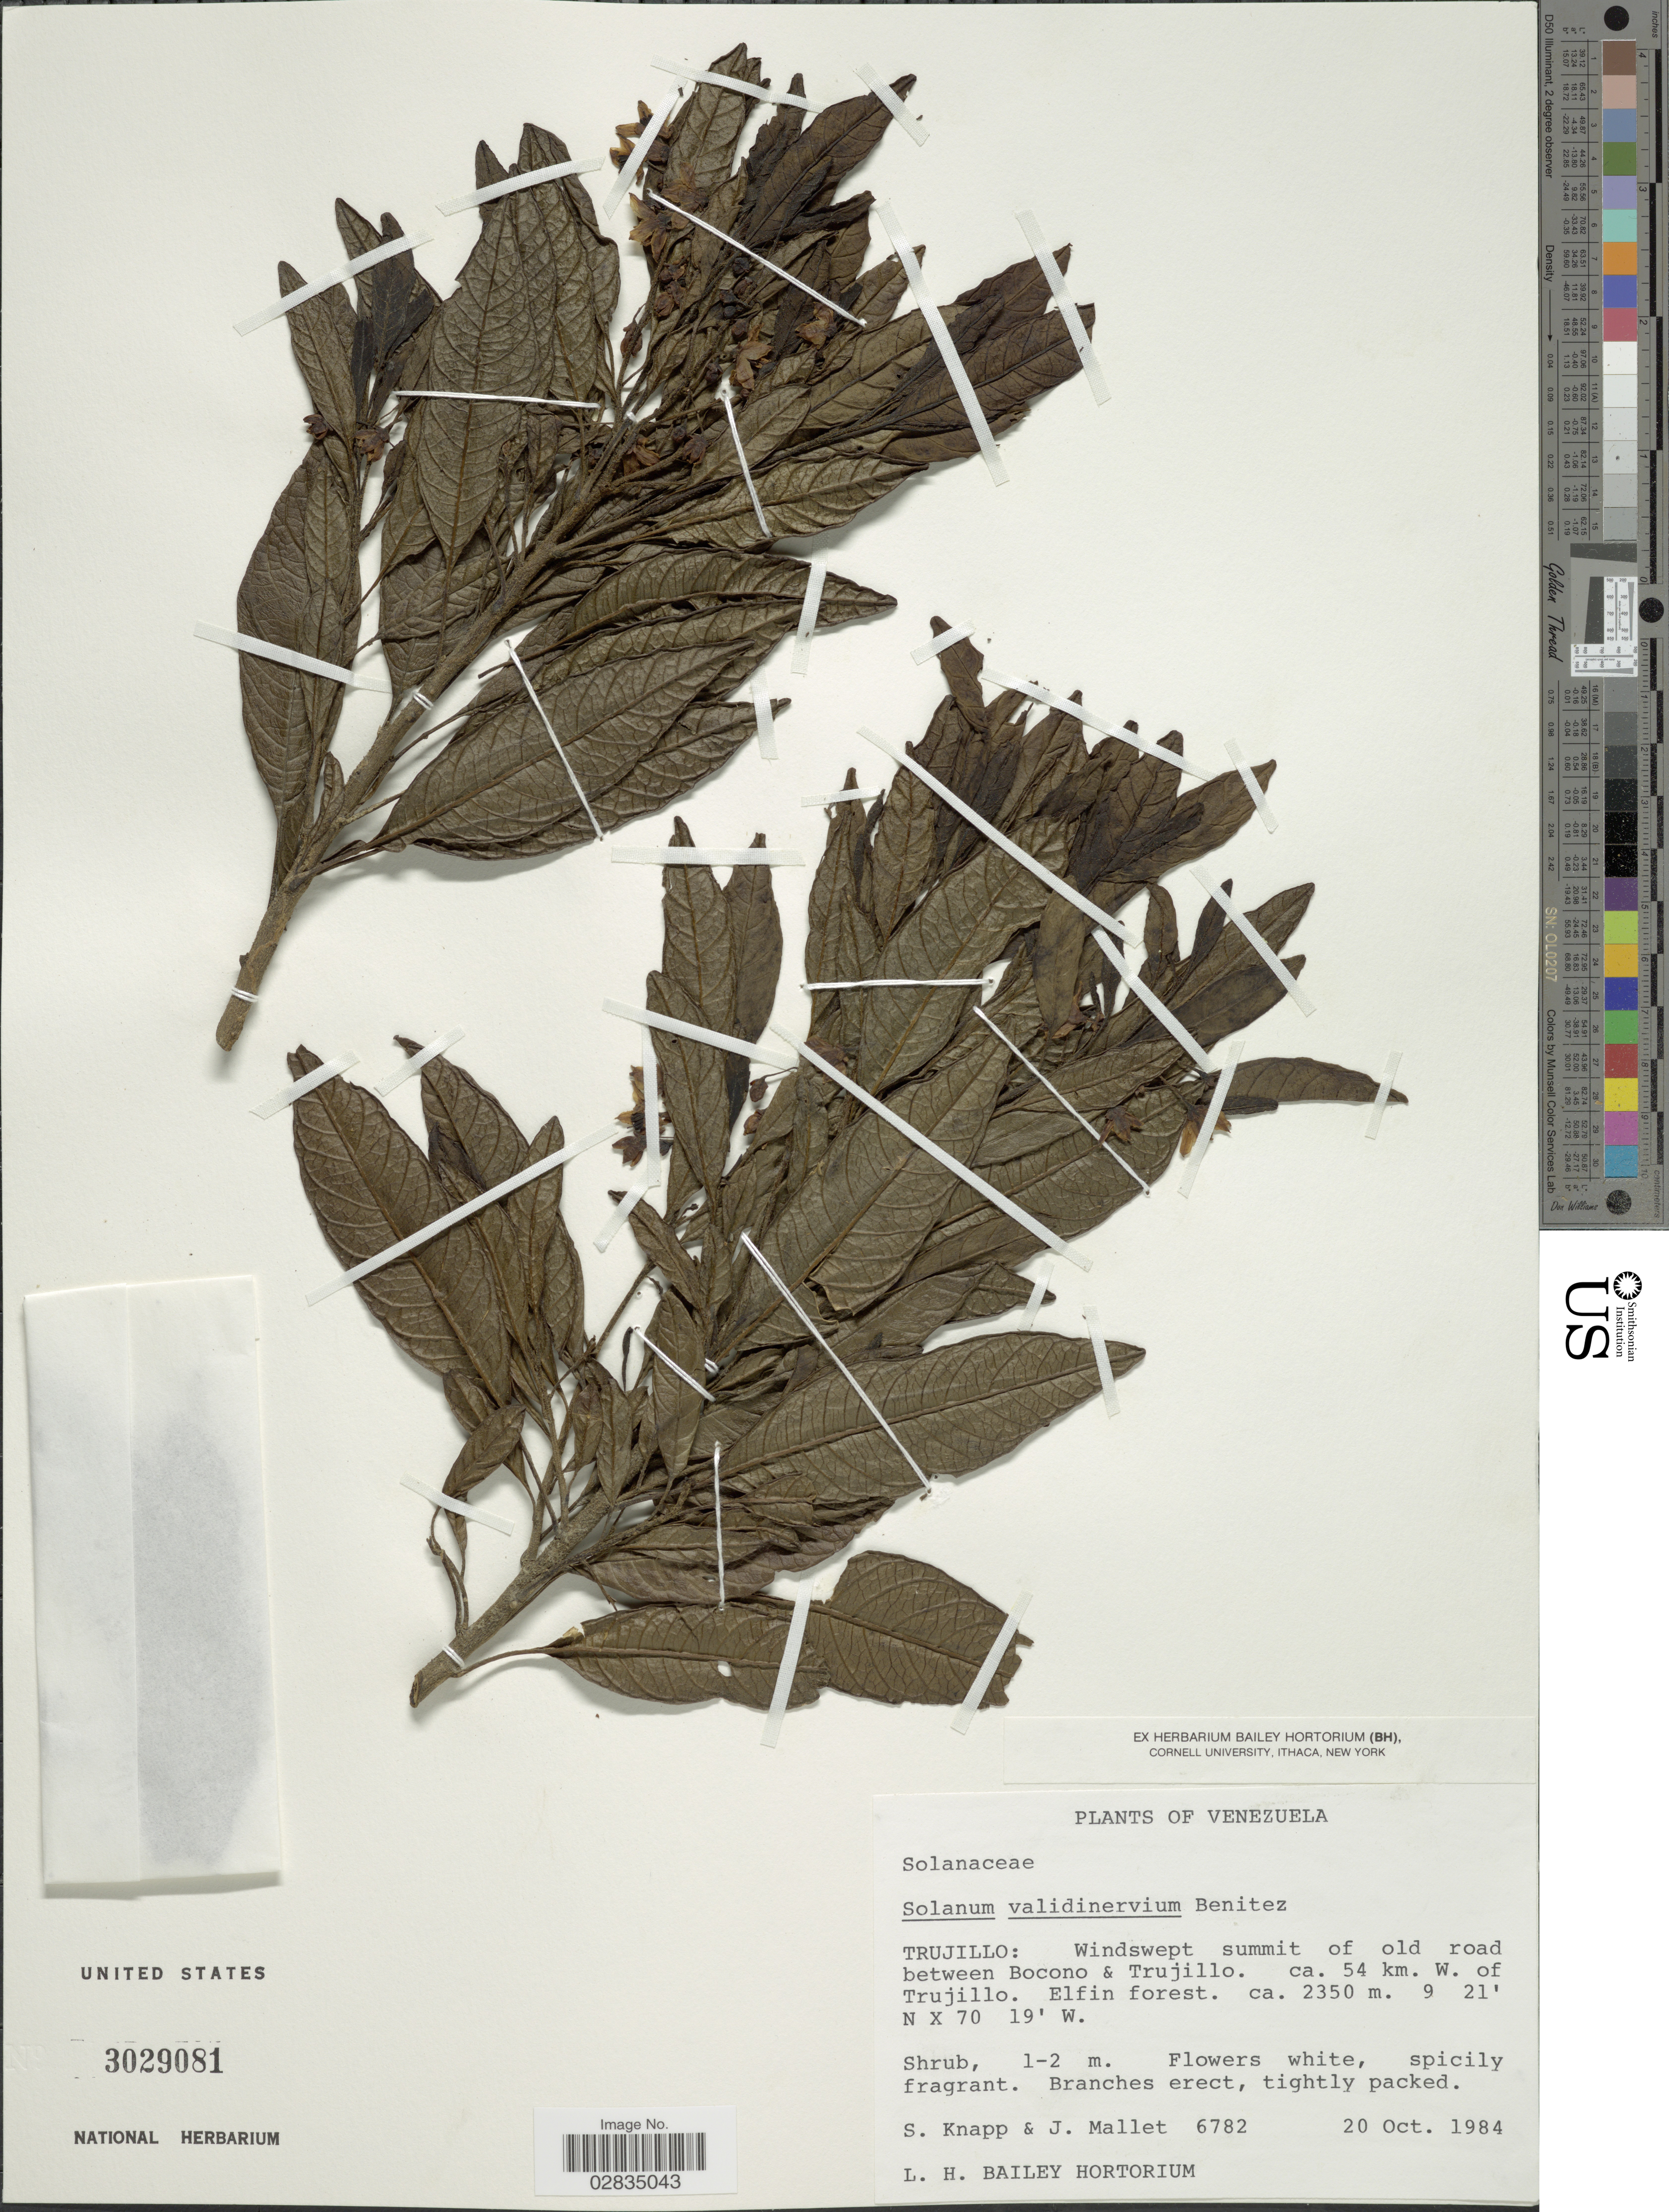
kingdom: Plantae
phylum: Tracheophyta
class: Magnoliopsida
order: Solanales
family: Solanaceae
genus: Solanum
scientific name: Solanum validinervium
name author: Benítez & S. Knapp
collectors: S. Knapp & J. Mallet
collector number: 6782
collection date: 1984-10-20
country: Venezuela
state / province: Trujillo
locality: Windswept summit of old road between Bocono & Trujillo, ca. 54 km. W. of Trujillo, Elfin forest.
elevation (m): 2350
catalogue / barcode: US 3029081